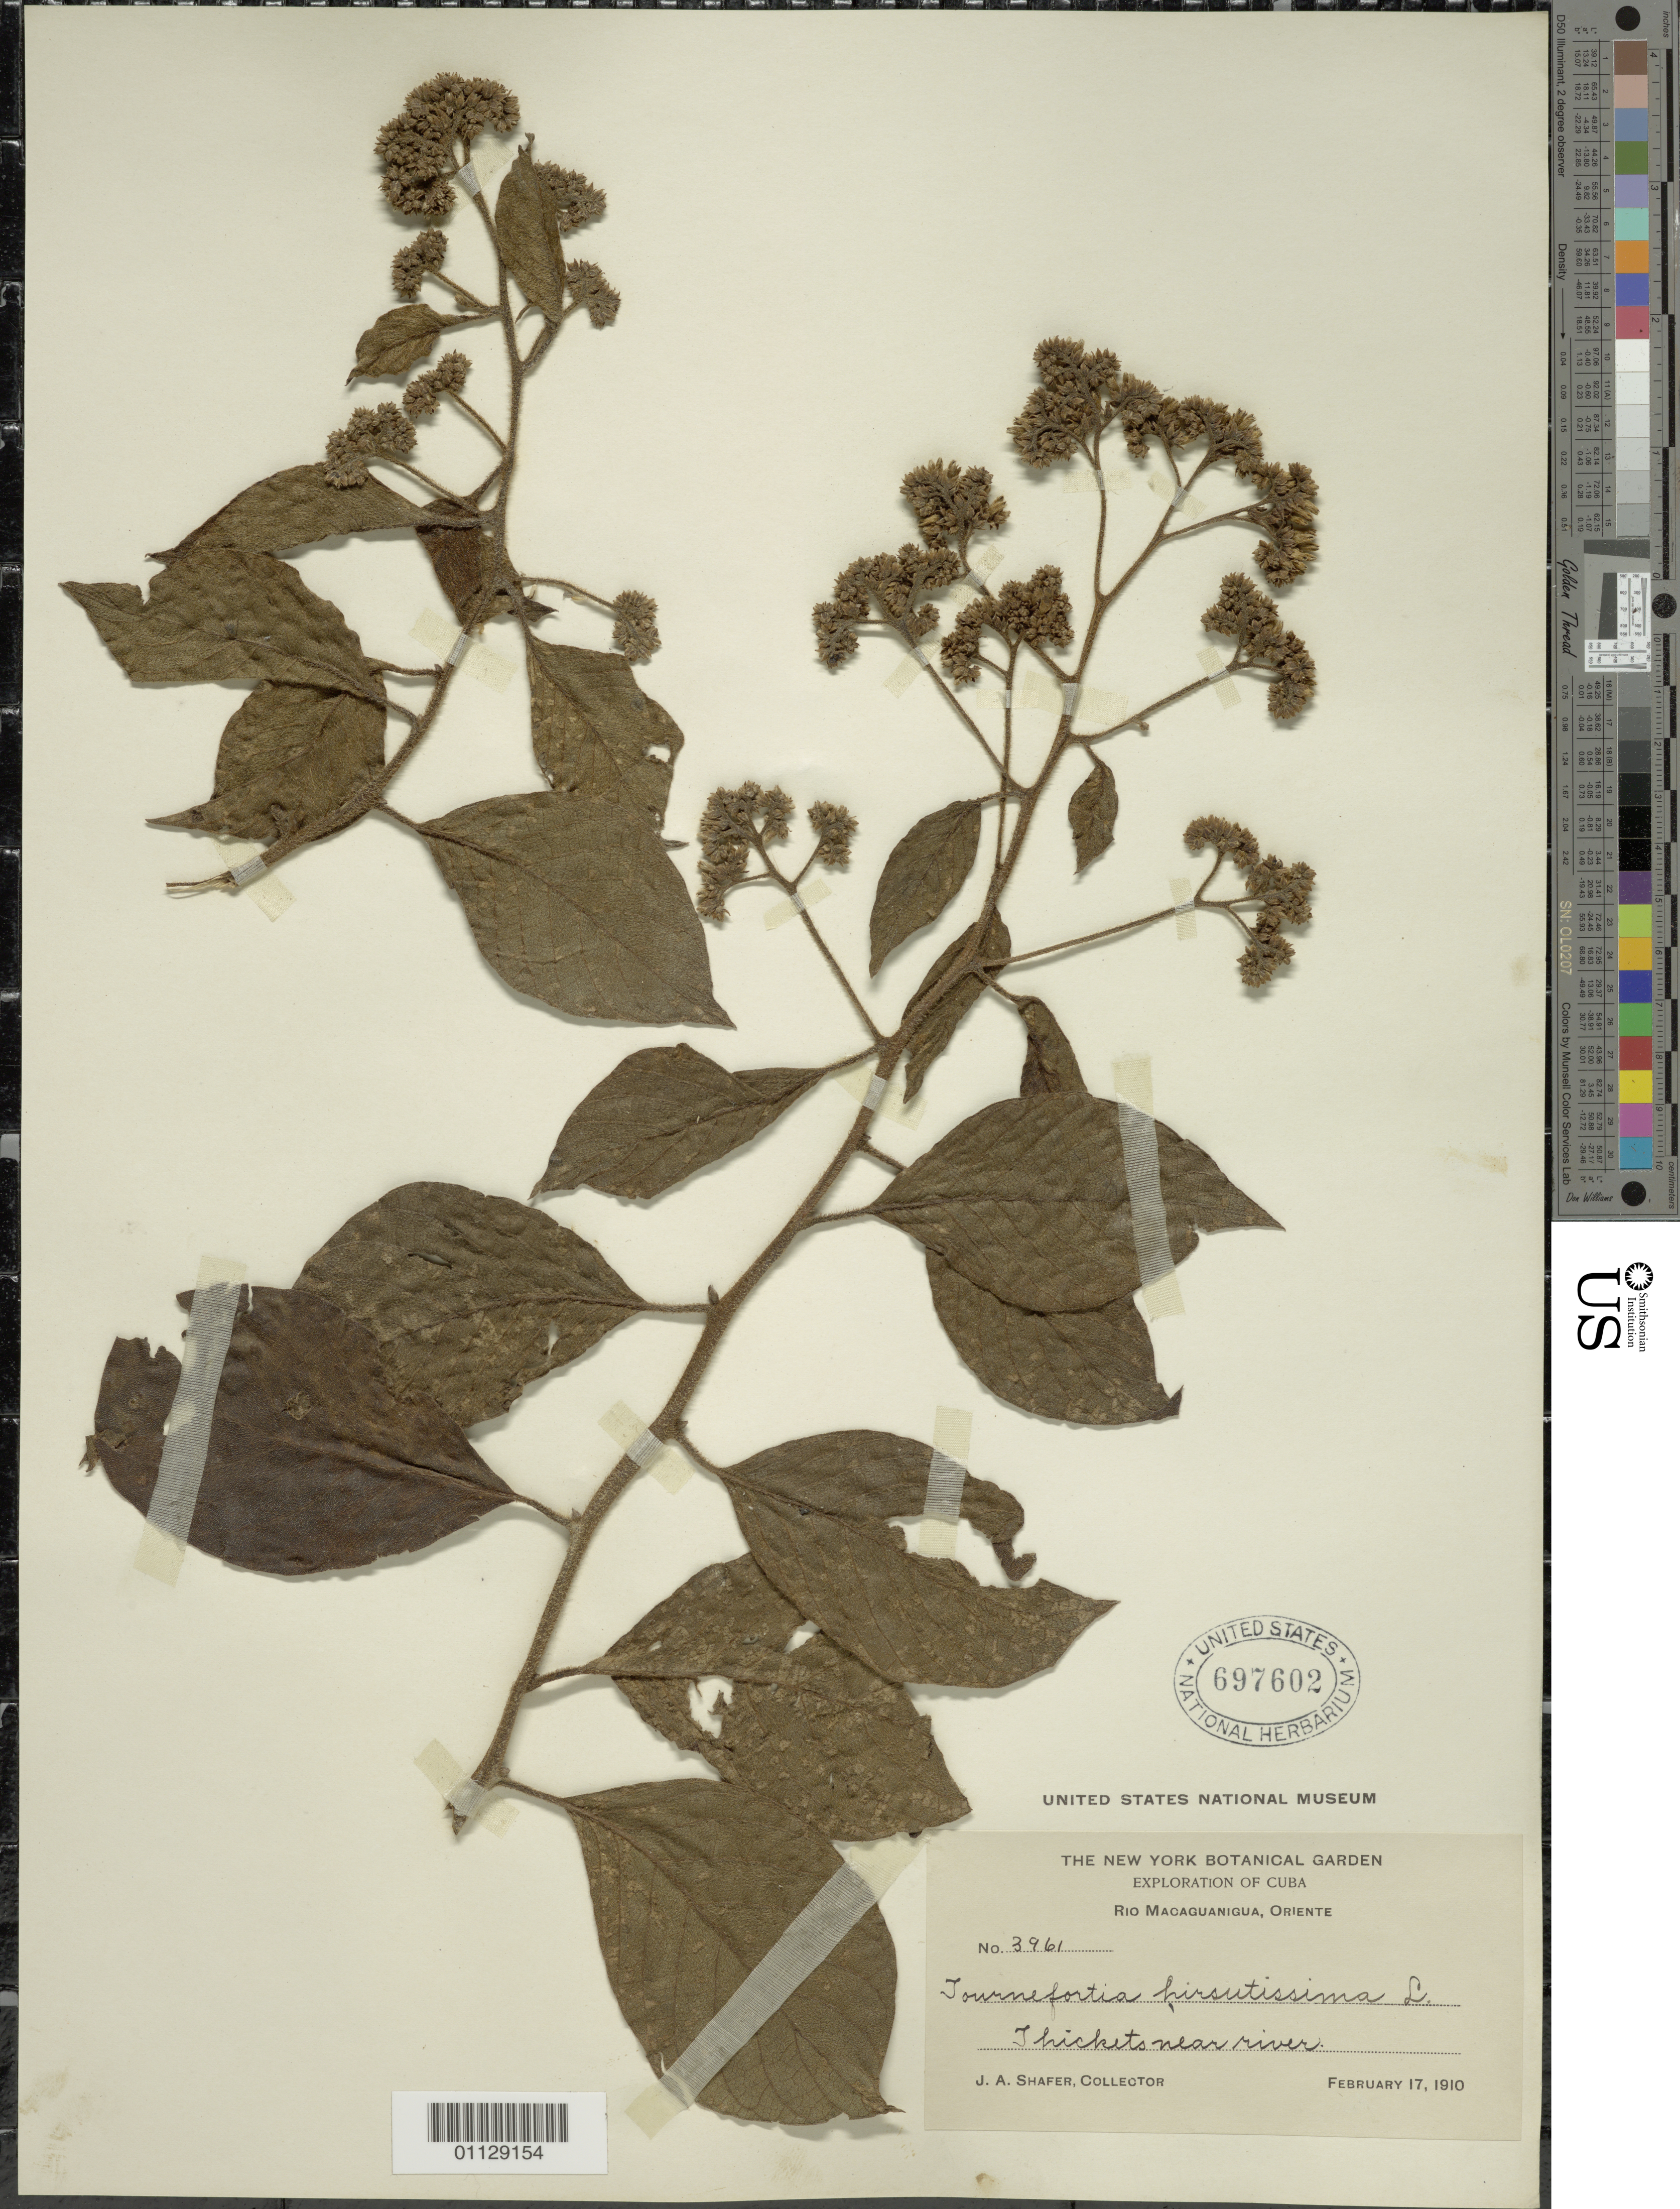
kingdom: Plantae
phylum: Tracheophyta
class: Magnoliopsida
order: Boraginales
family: Heliotropiaceae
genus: Tournefortia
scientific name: Tournefortia hirsutissima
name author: L.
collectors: J. A. Shafer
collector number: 3961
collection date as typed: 17 Feb 1910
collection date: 1910-02-17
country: Cuba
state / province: Oriente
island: Cuba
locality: Thicket near river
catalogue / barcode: US 697602